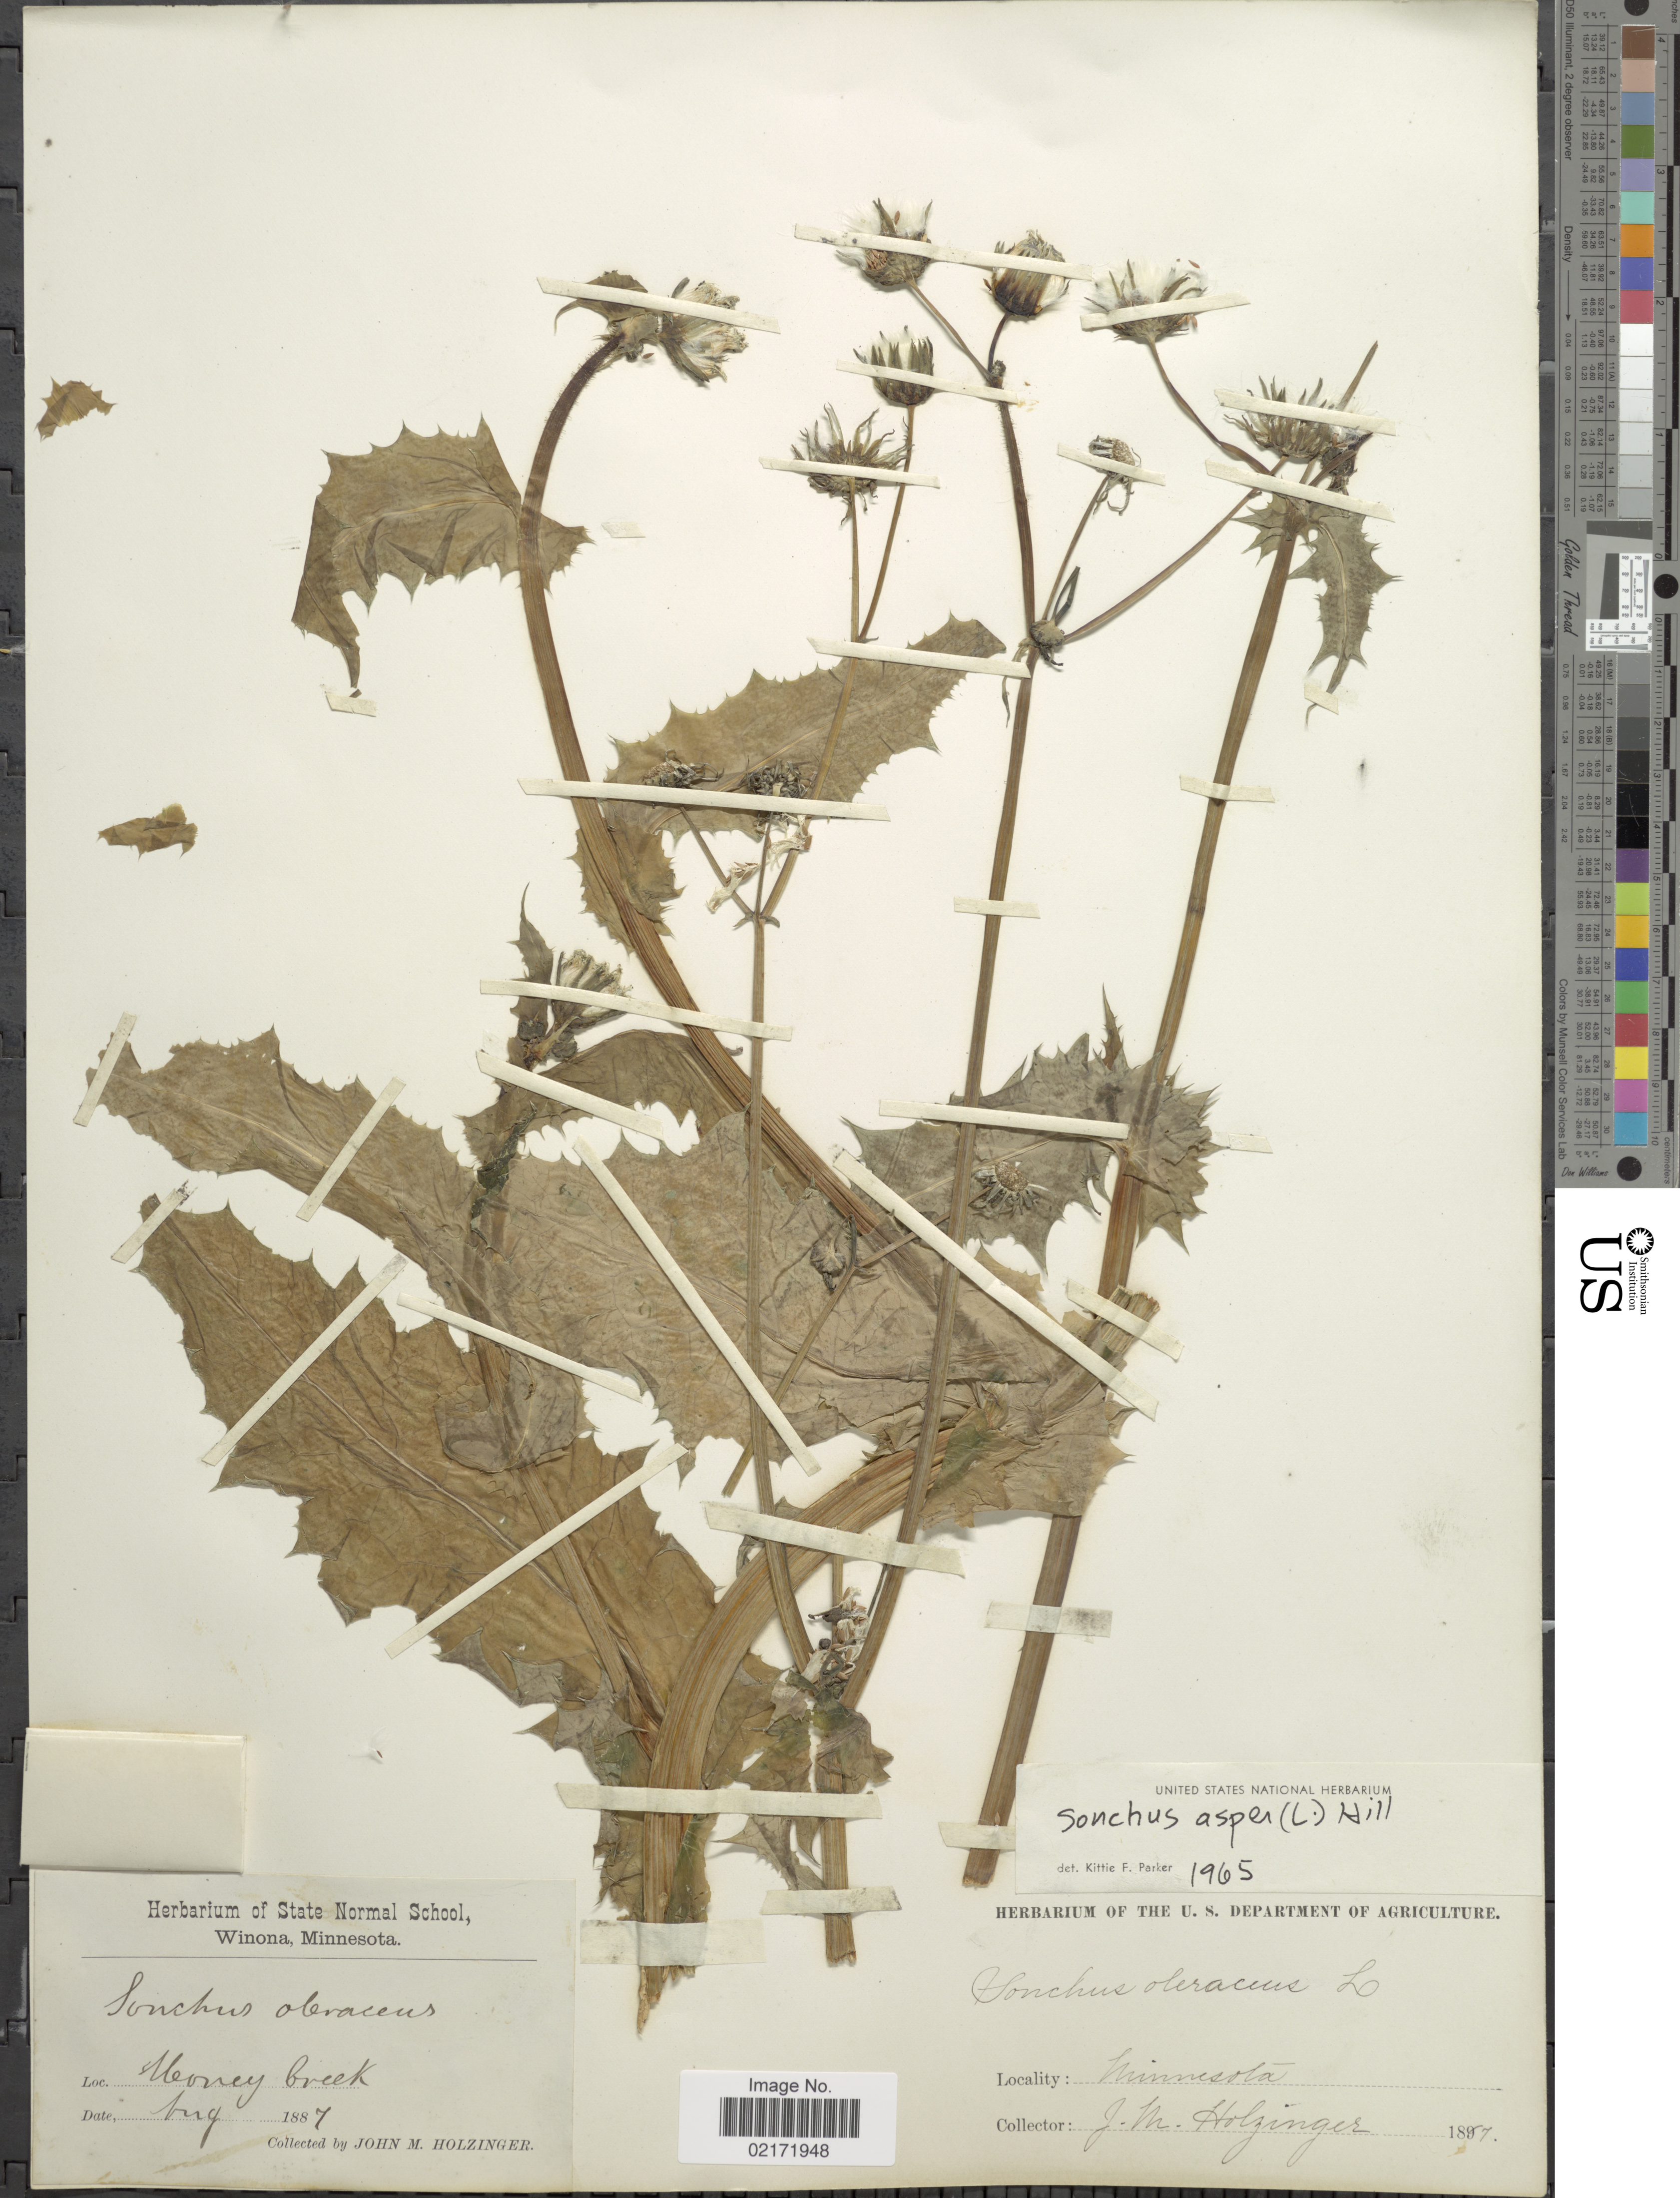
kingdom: Plantae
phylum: Tracheophyta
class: Magnoliopsida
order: Asterales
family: Asteraceae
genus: Sonchus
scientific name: Sonchus asper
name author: (L.) Hill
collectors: J. M. Holzinger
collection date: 1887-08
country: United States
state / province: Minnesota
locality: Money Creek.